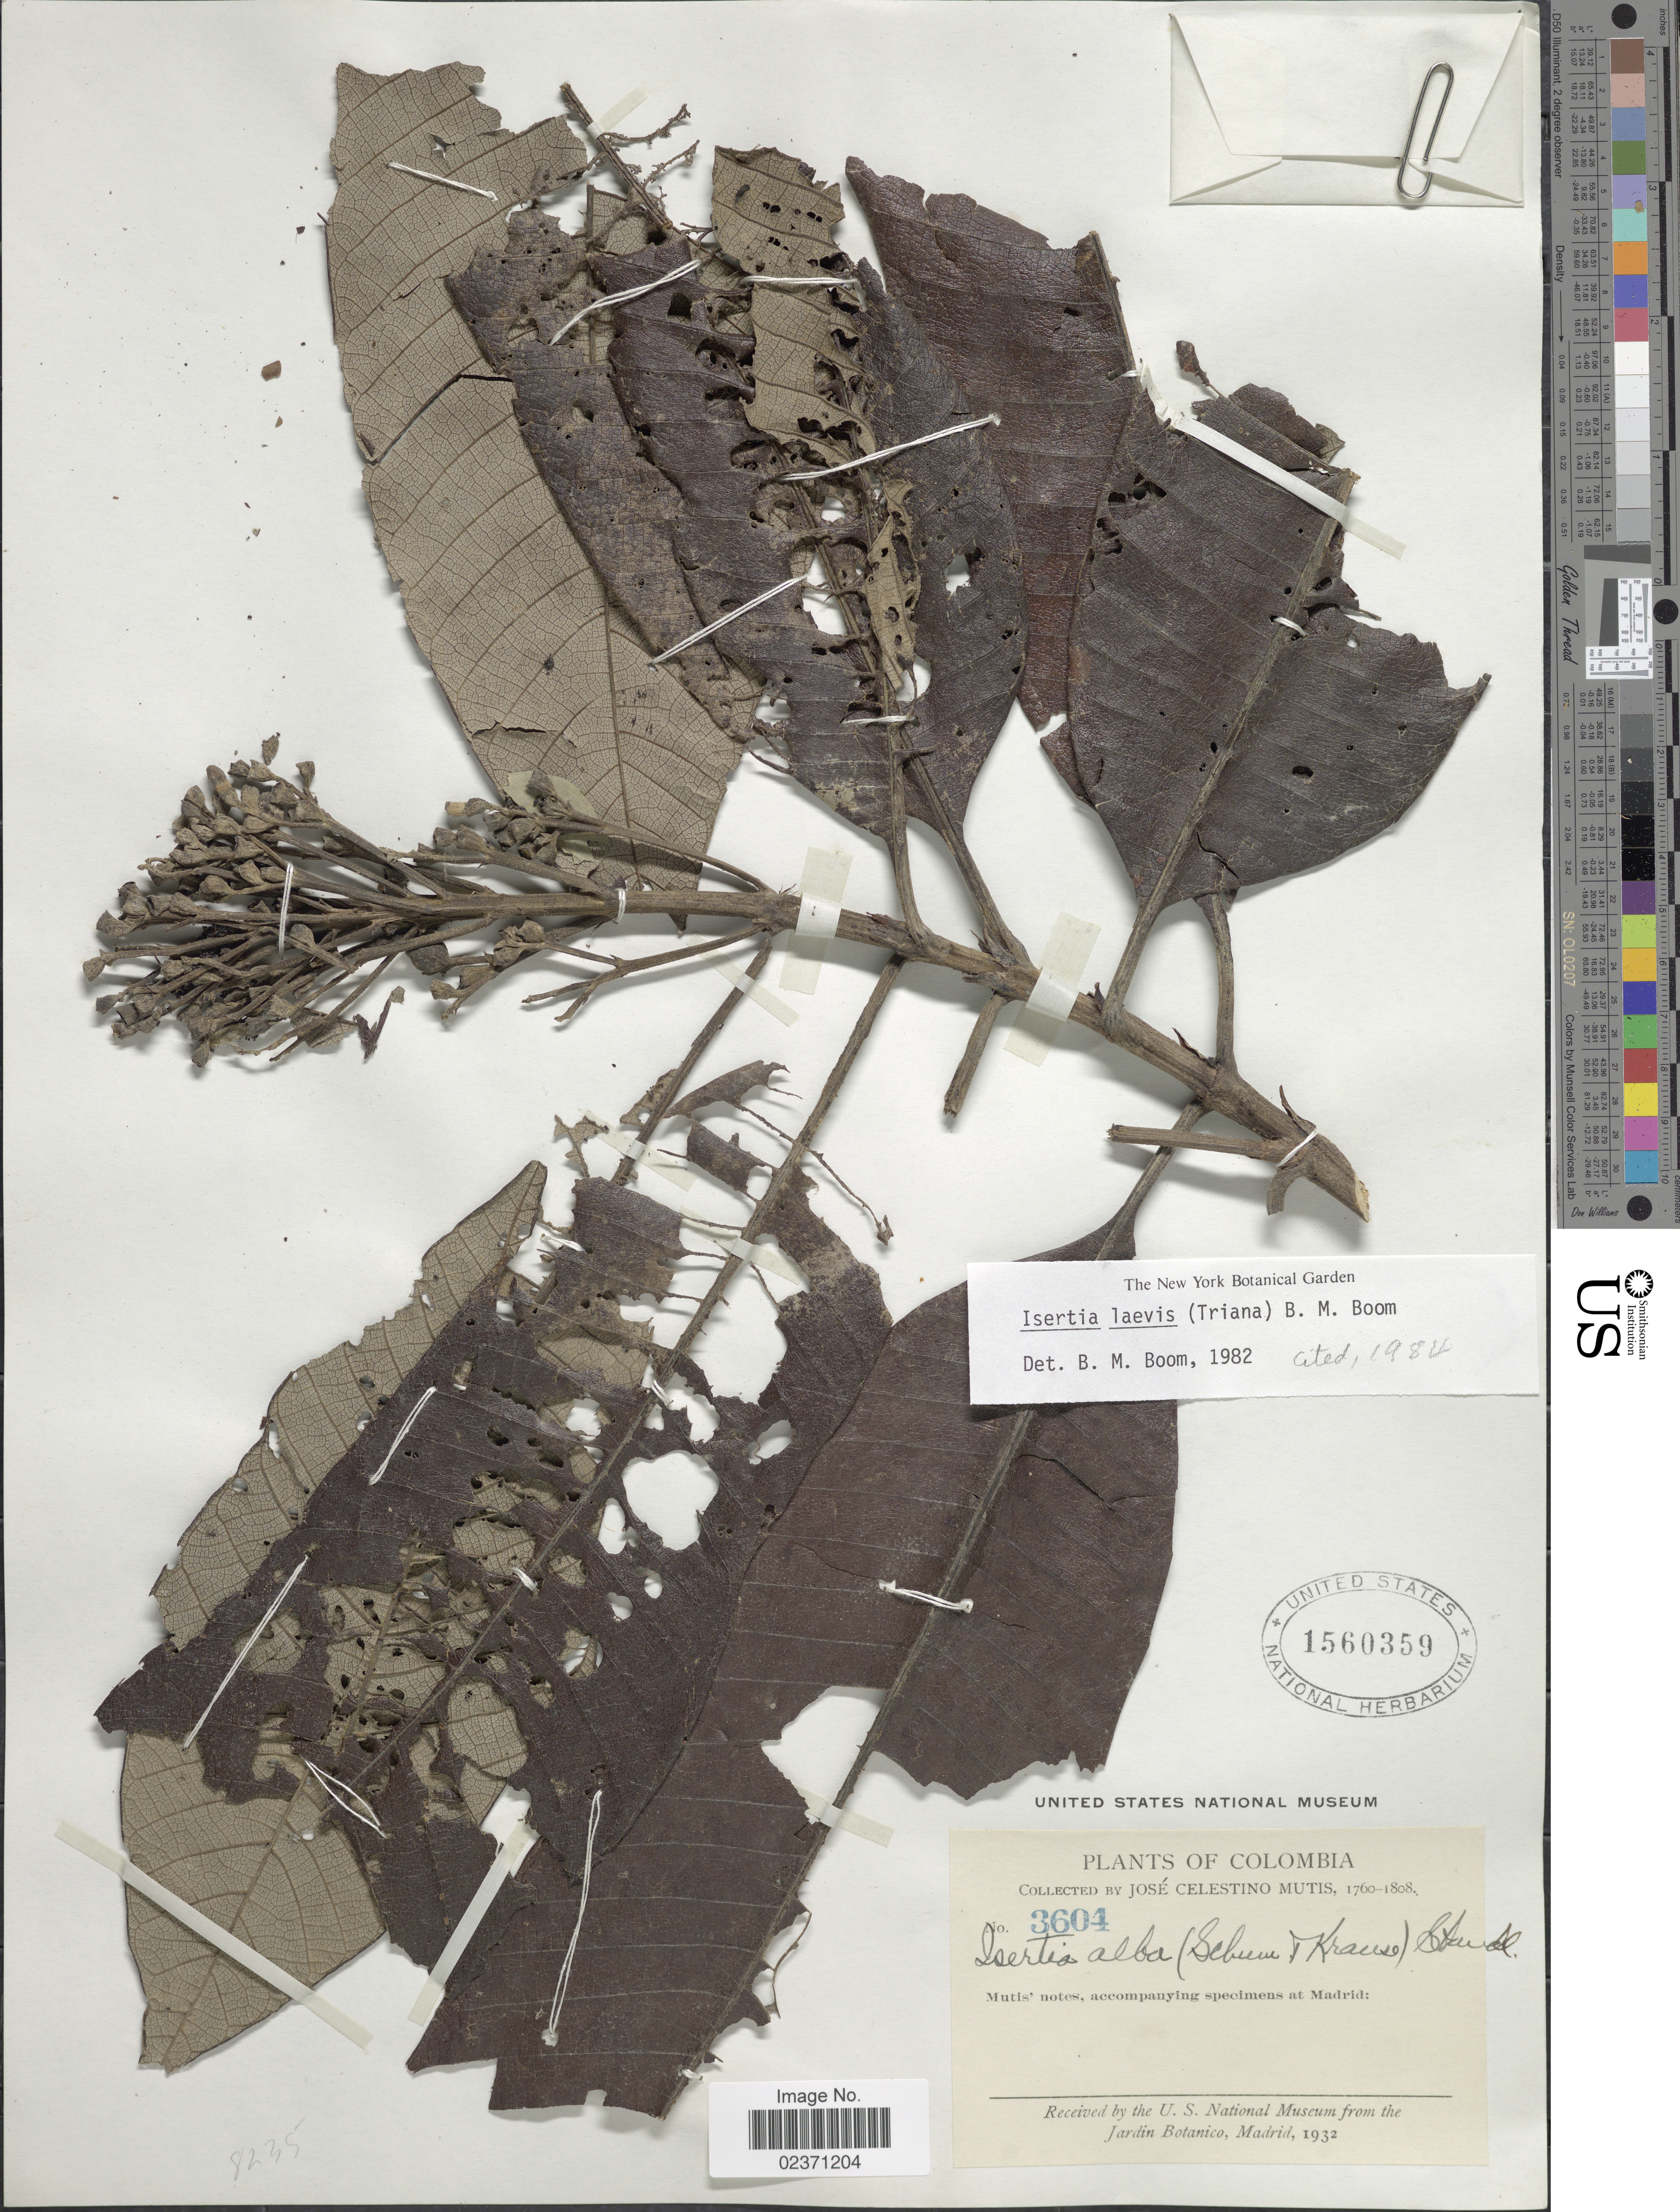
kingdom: Plantae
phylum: Tracheophyta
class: Magnoliopsida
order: Gentianales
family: Rubiaceae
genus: Isertia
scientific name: Isertia laevis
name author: (Triana) B.M. Boom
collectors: J. C. B. Mutis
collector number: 3604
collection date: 1760/1808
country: Colombia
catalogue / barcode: US 1560359